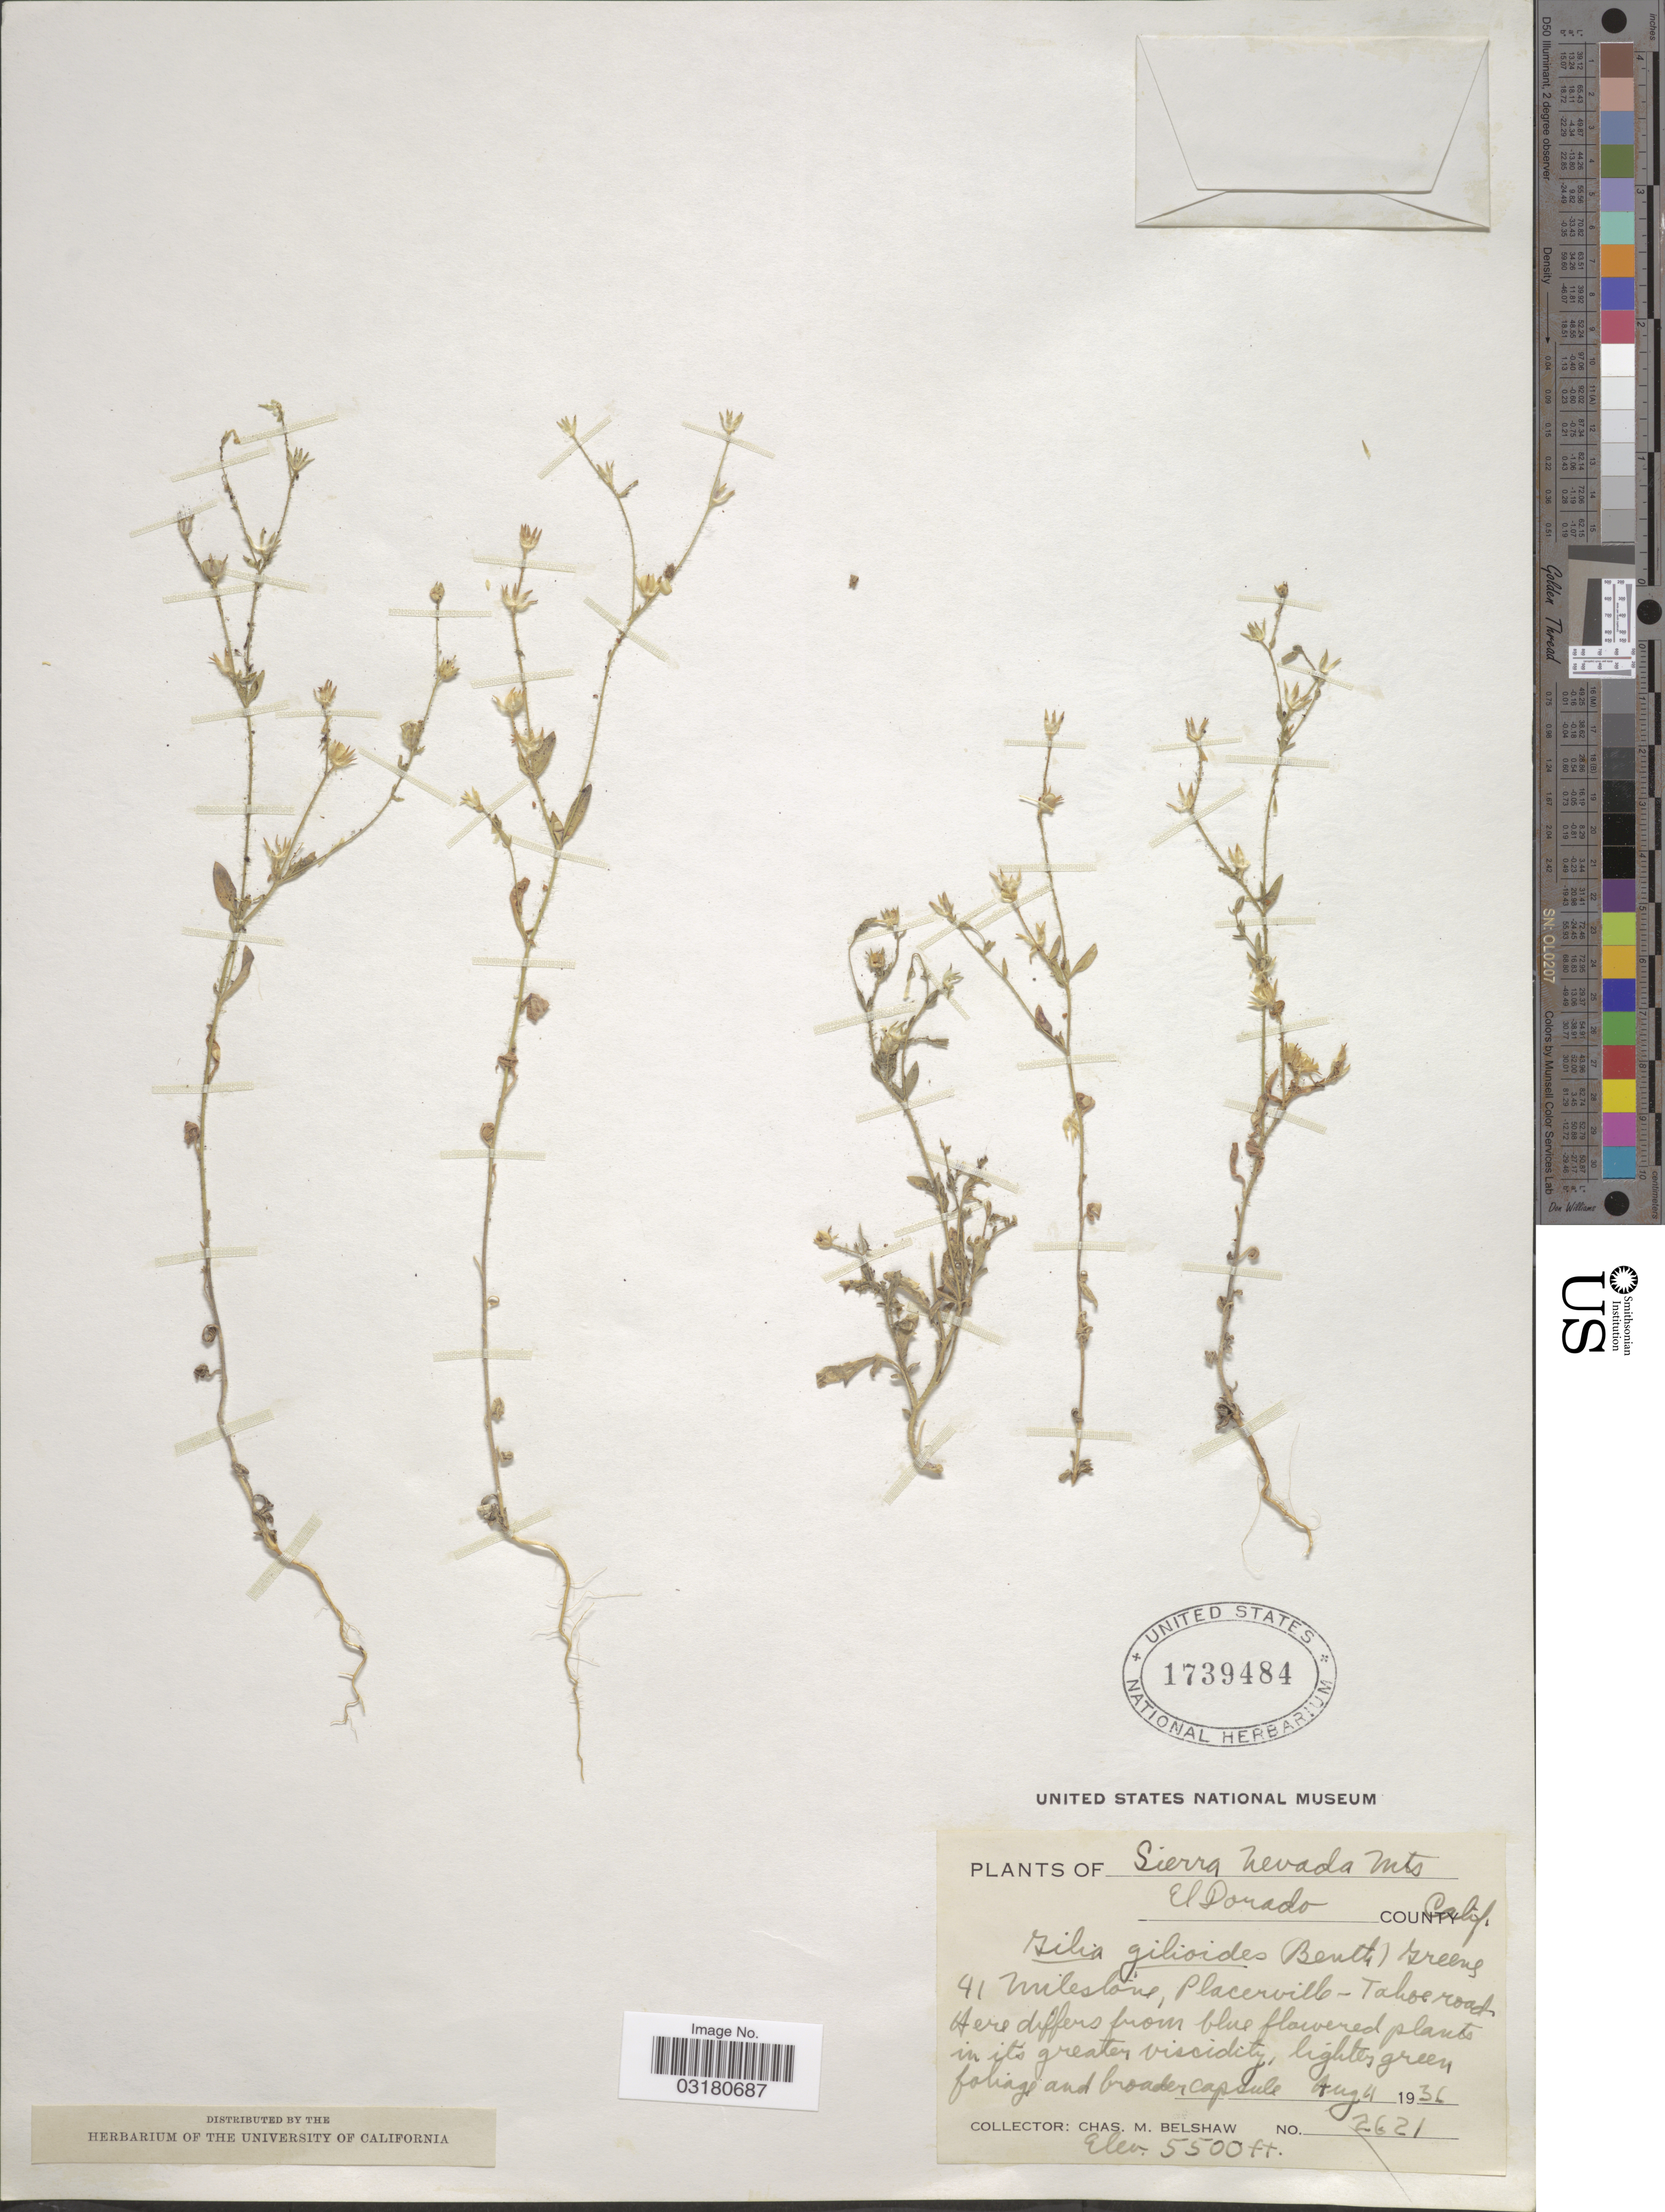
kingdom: Plantae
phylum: Tracheophyta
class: Magnoliopsida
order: Ericales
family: Polemoniaceae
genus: Allophyllum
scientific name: Allophyllum integrifolium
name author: (Brand) A.D. Grant & V.E. Grant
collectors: C. Shaw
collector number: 2621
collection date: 1936-08-04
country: United States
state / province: California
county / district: El Dorado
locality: Sierra Nevada Mts. El Dorado County. 41 Milestone, Placerville-Takoe road.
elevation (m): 1676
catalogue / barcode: US 1739484